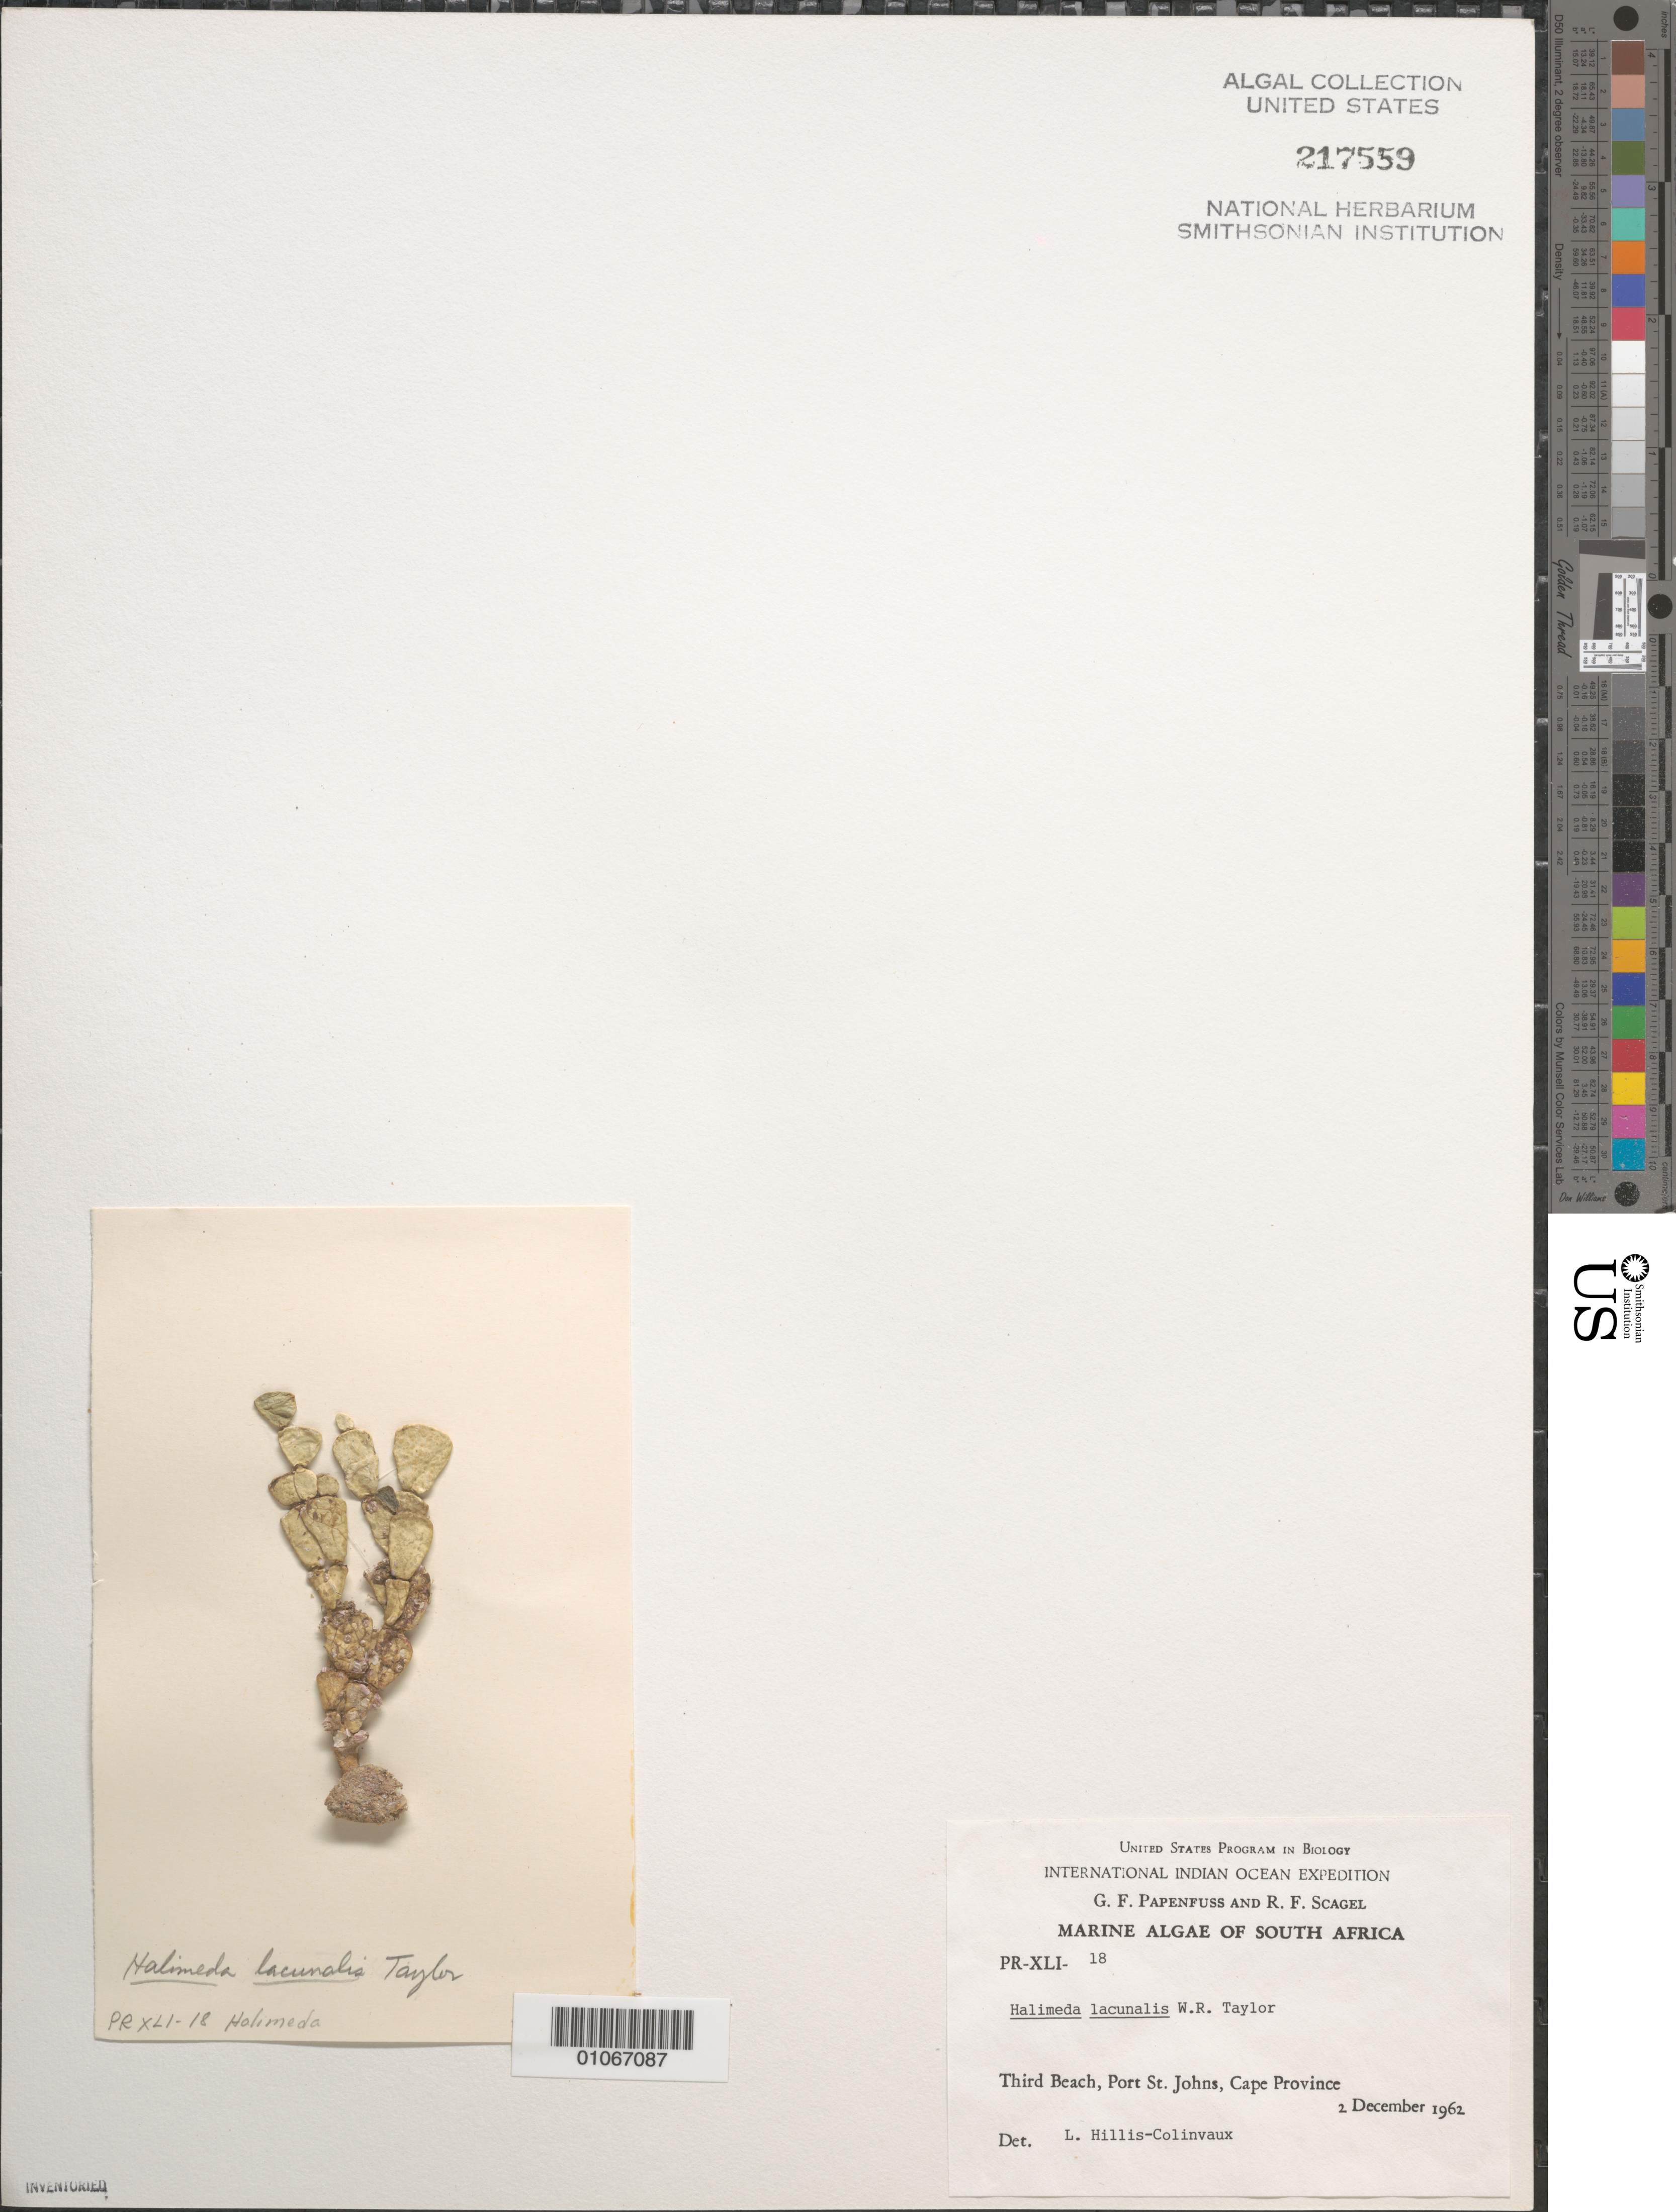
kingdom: Plantae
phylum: Chlorophyta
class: Ulvophyceae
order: Bryopsidales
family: Halimedaceae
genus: Halimeda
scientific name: Halimeda lacunalis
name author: W.R. Taylor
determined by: Hillis-Colinvaux, L.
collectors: G. Papenfuss & R. F. Scagel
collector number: PR-XLI-18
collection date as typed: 02 Dec 1962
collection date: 1962-12-02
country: South Africa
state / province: Eastern Cape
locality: Port St. Johns, Third Beach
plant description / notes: International Indian Ocean Expedition, 1962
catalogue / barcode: US 217559